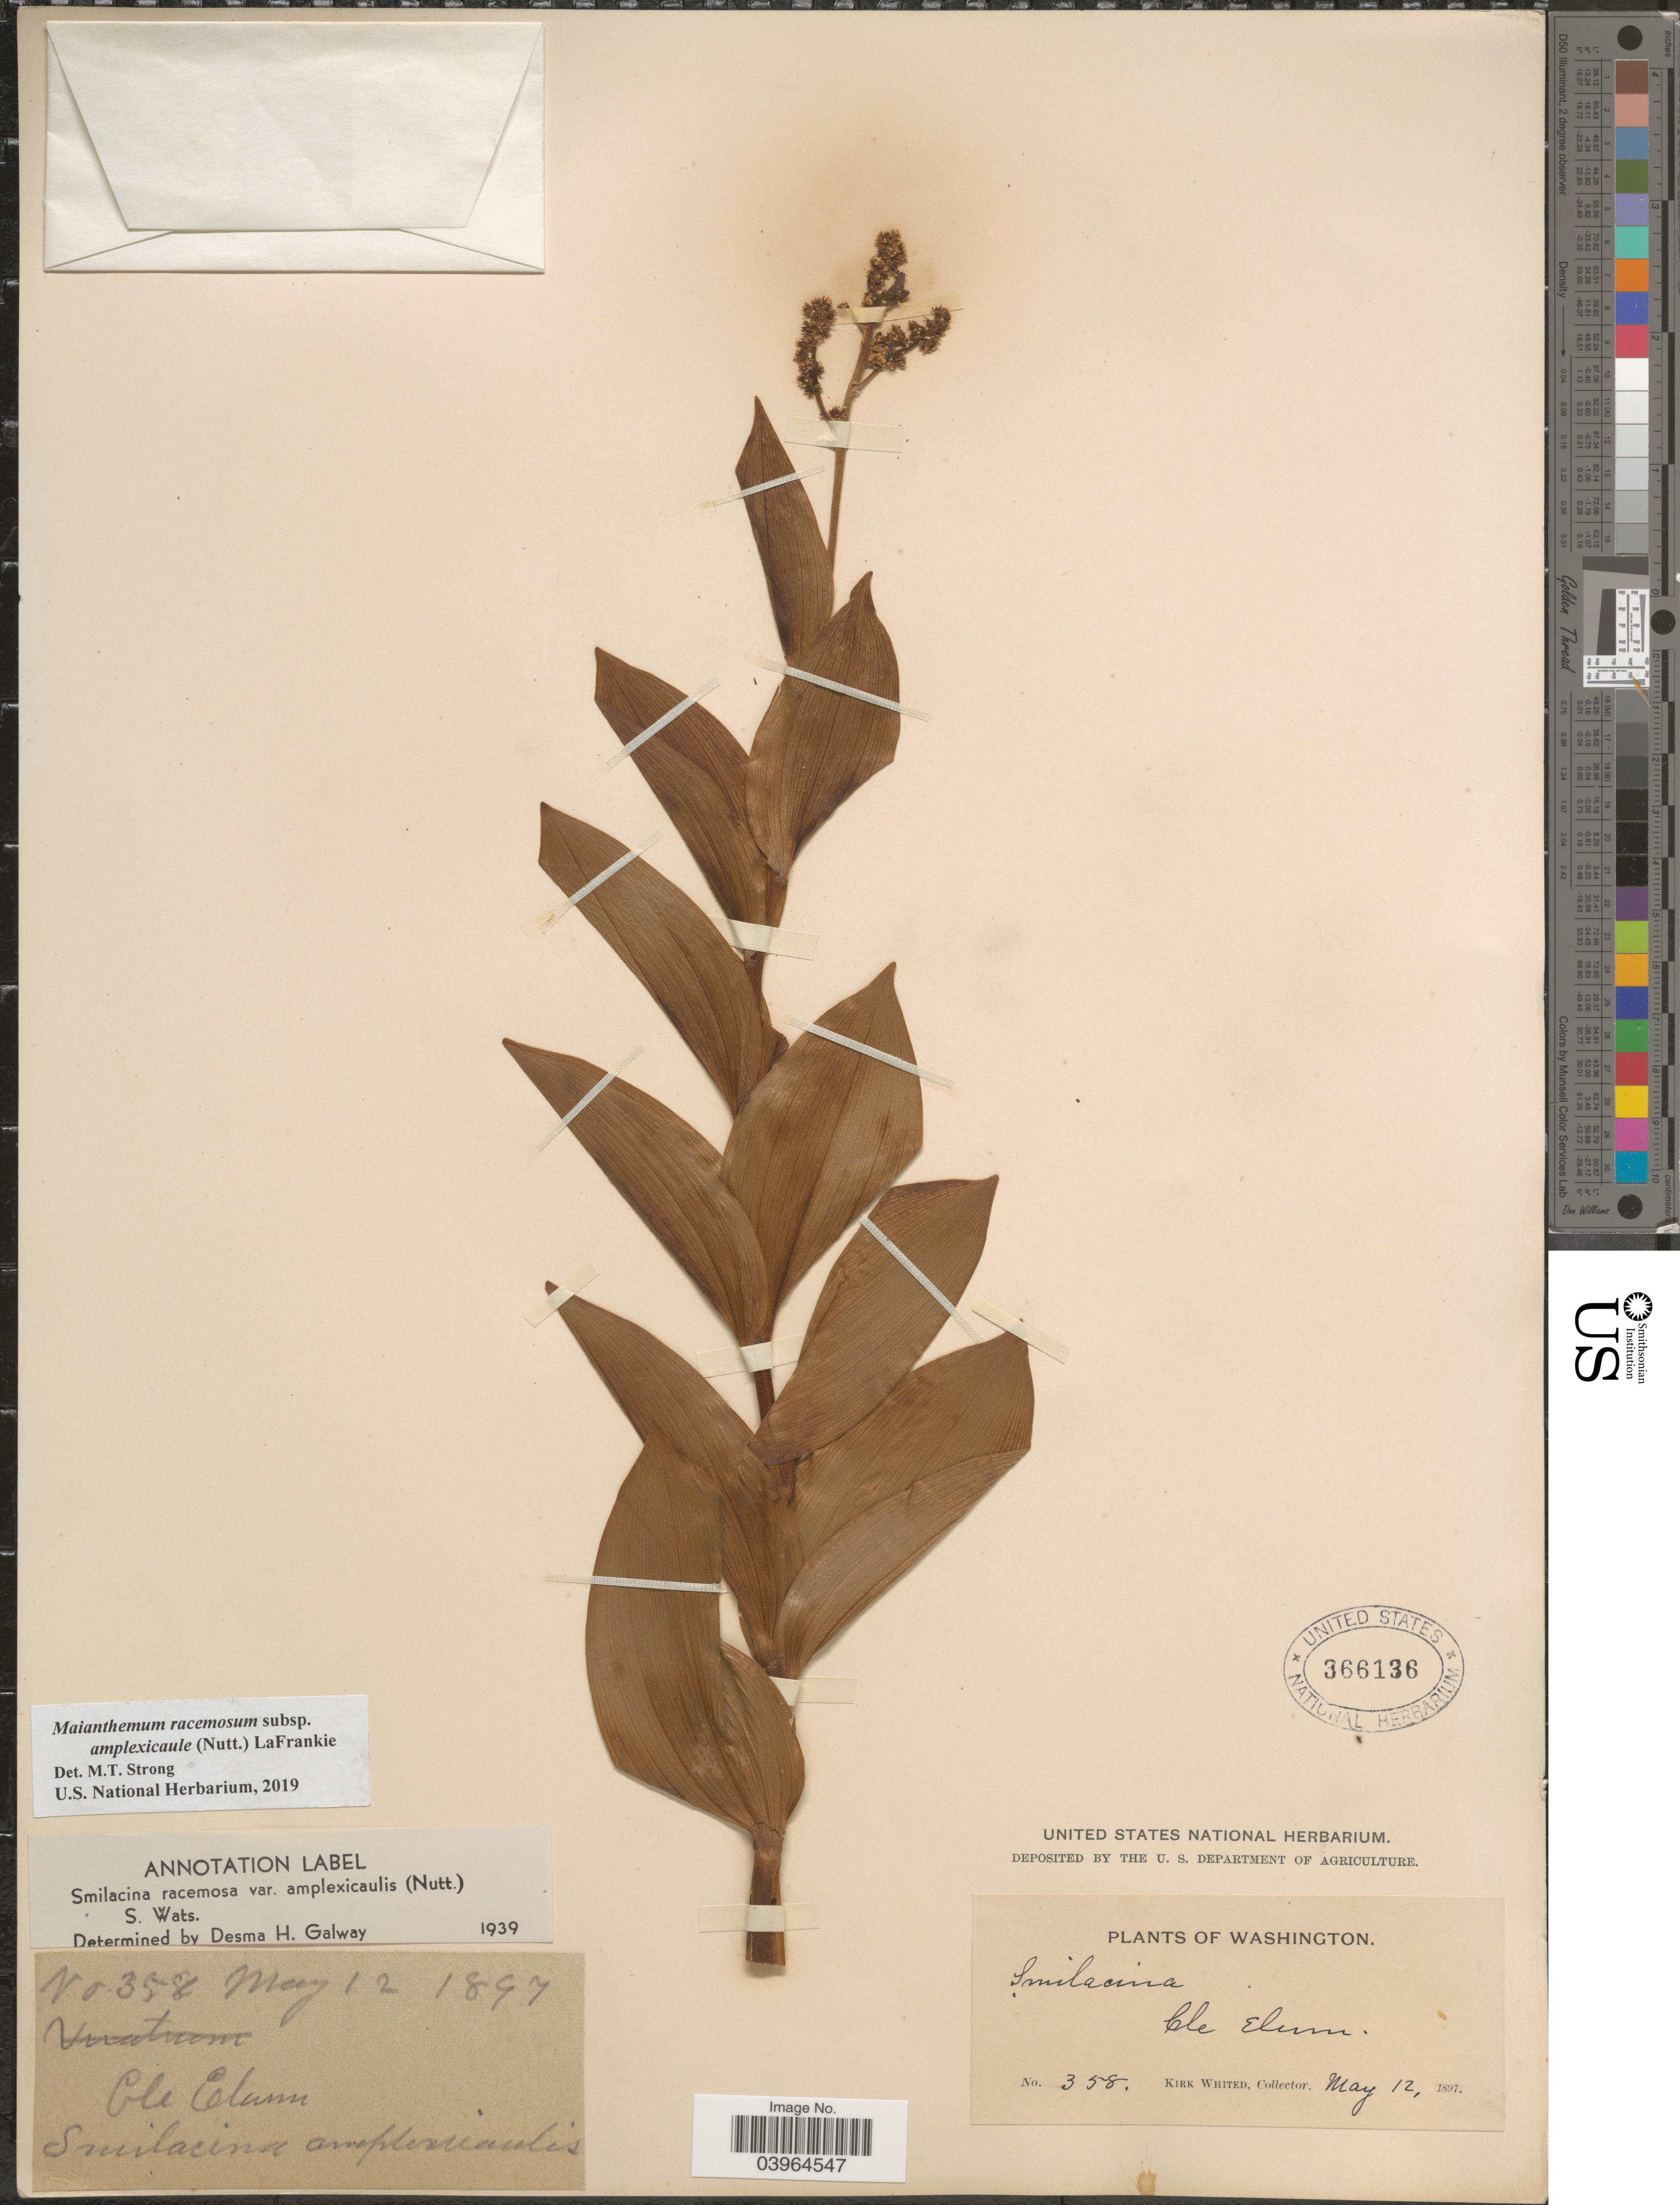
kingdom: Plantae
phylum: Tracheophyta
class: Liliopsida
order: Asparagales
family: Asparagaceae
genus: Maianthemum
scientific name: Maianthemum racemosum subsp. amplexicaule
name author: (Nutt.) LaFrankie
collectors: K. Whited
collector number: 358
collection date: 1897-05-12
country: United States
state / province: Washington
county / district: Kittitas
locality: Cle Elum.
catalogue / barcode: US 366136